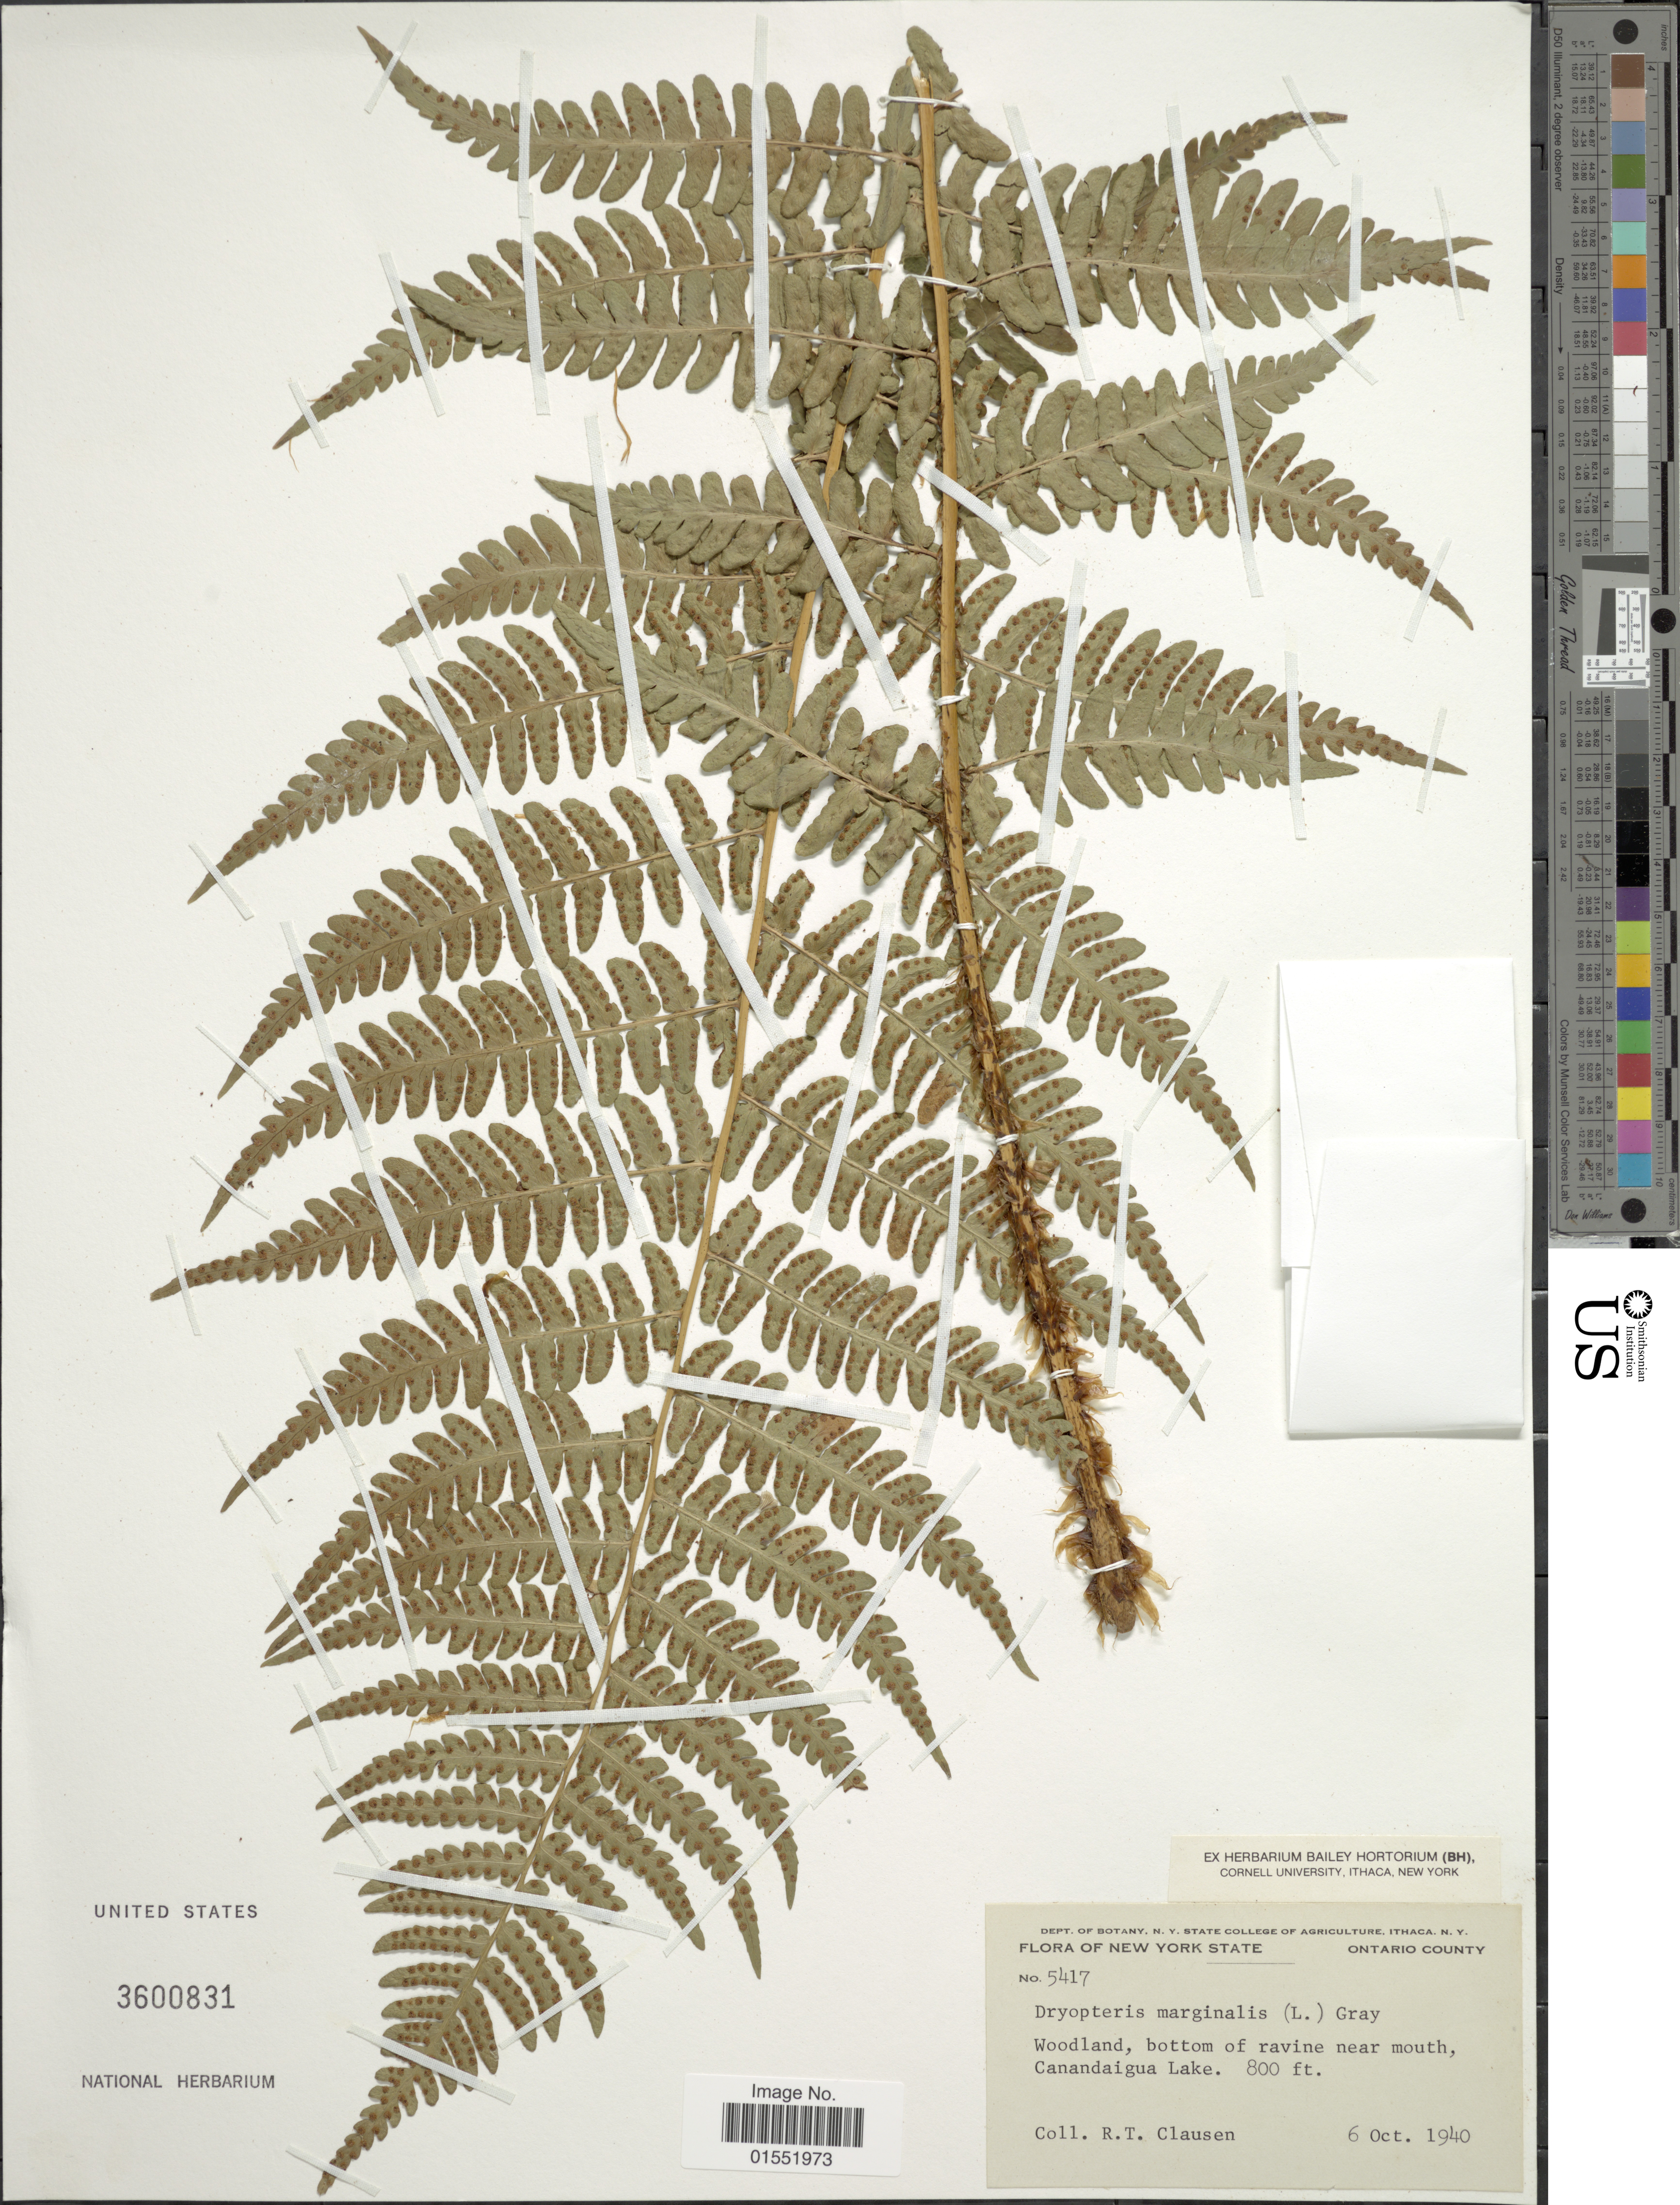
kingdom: Plantae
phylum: Tracheophyta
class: Polypodiopsida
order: Polypodiales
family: Dryopteridaceae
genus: Dryopteris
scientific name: Dryopteris marginalis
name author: (L.) A. Gray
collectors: R. T. Clausen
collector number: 5417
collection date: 1940-10-06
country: United States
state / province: New York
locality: New York State. Woodland, bottom of ravine near mouth, Canandaigua Lake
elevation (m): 244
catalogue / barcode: US 3600831